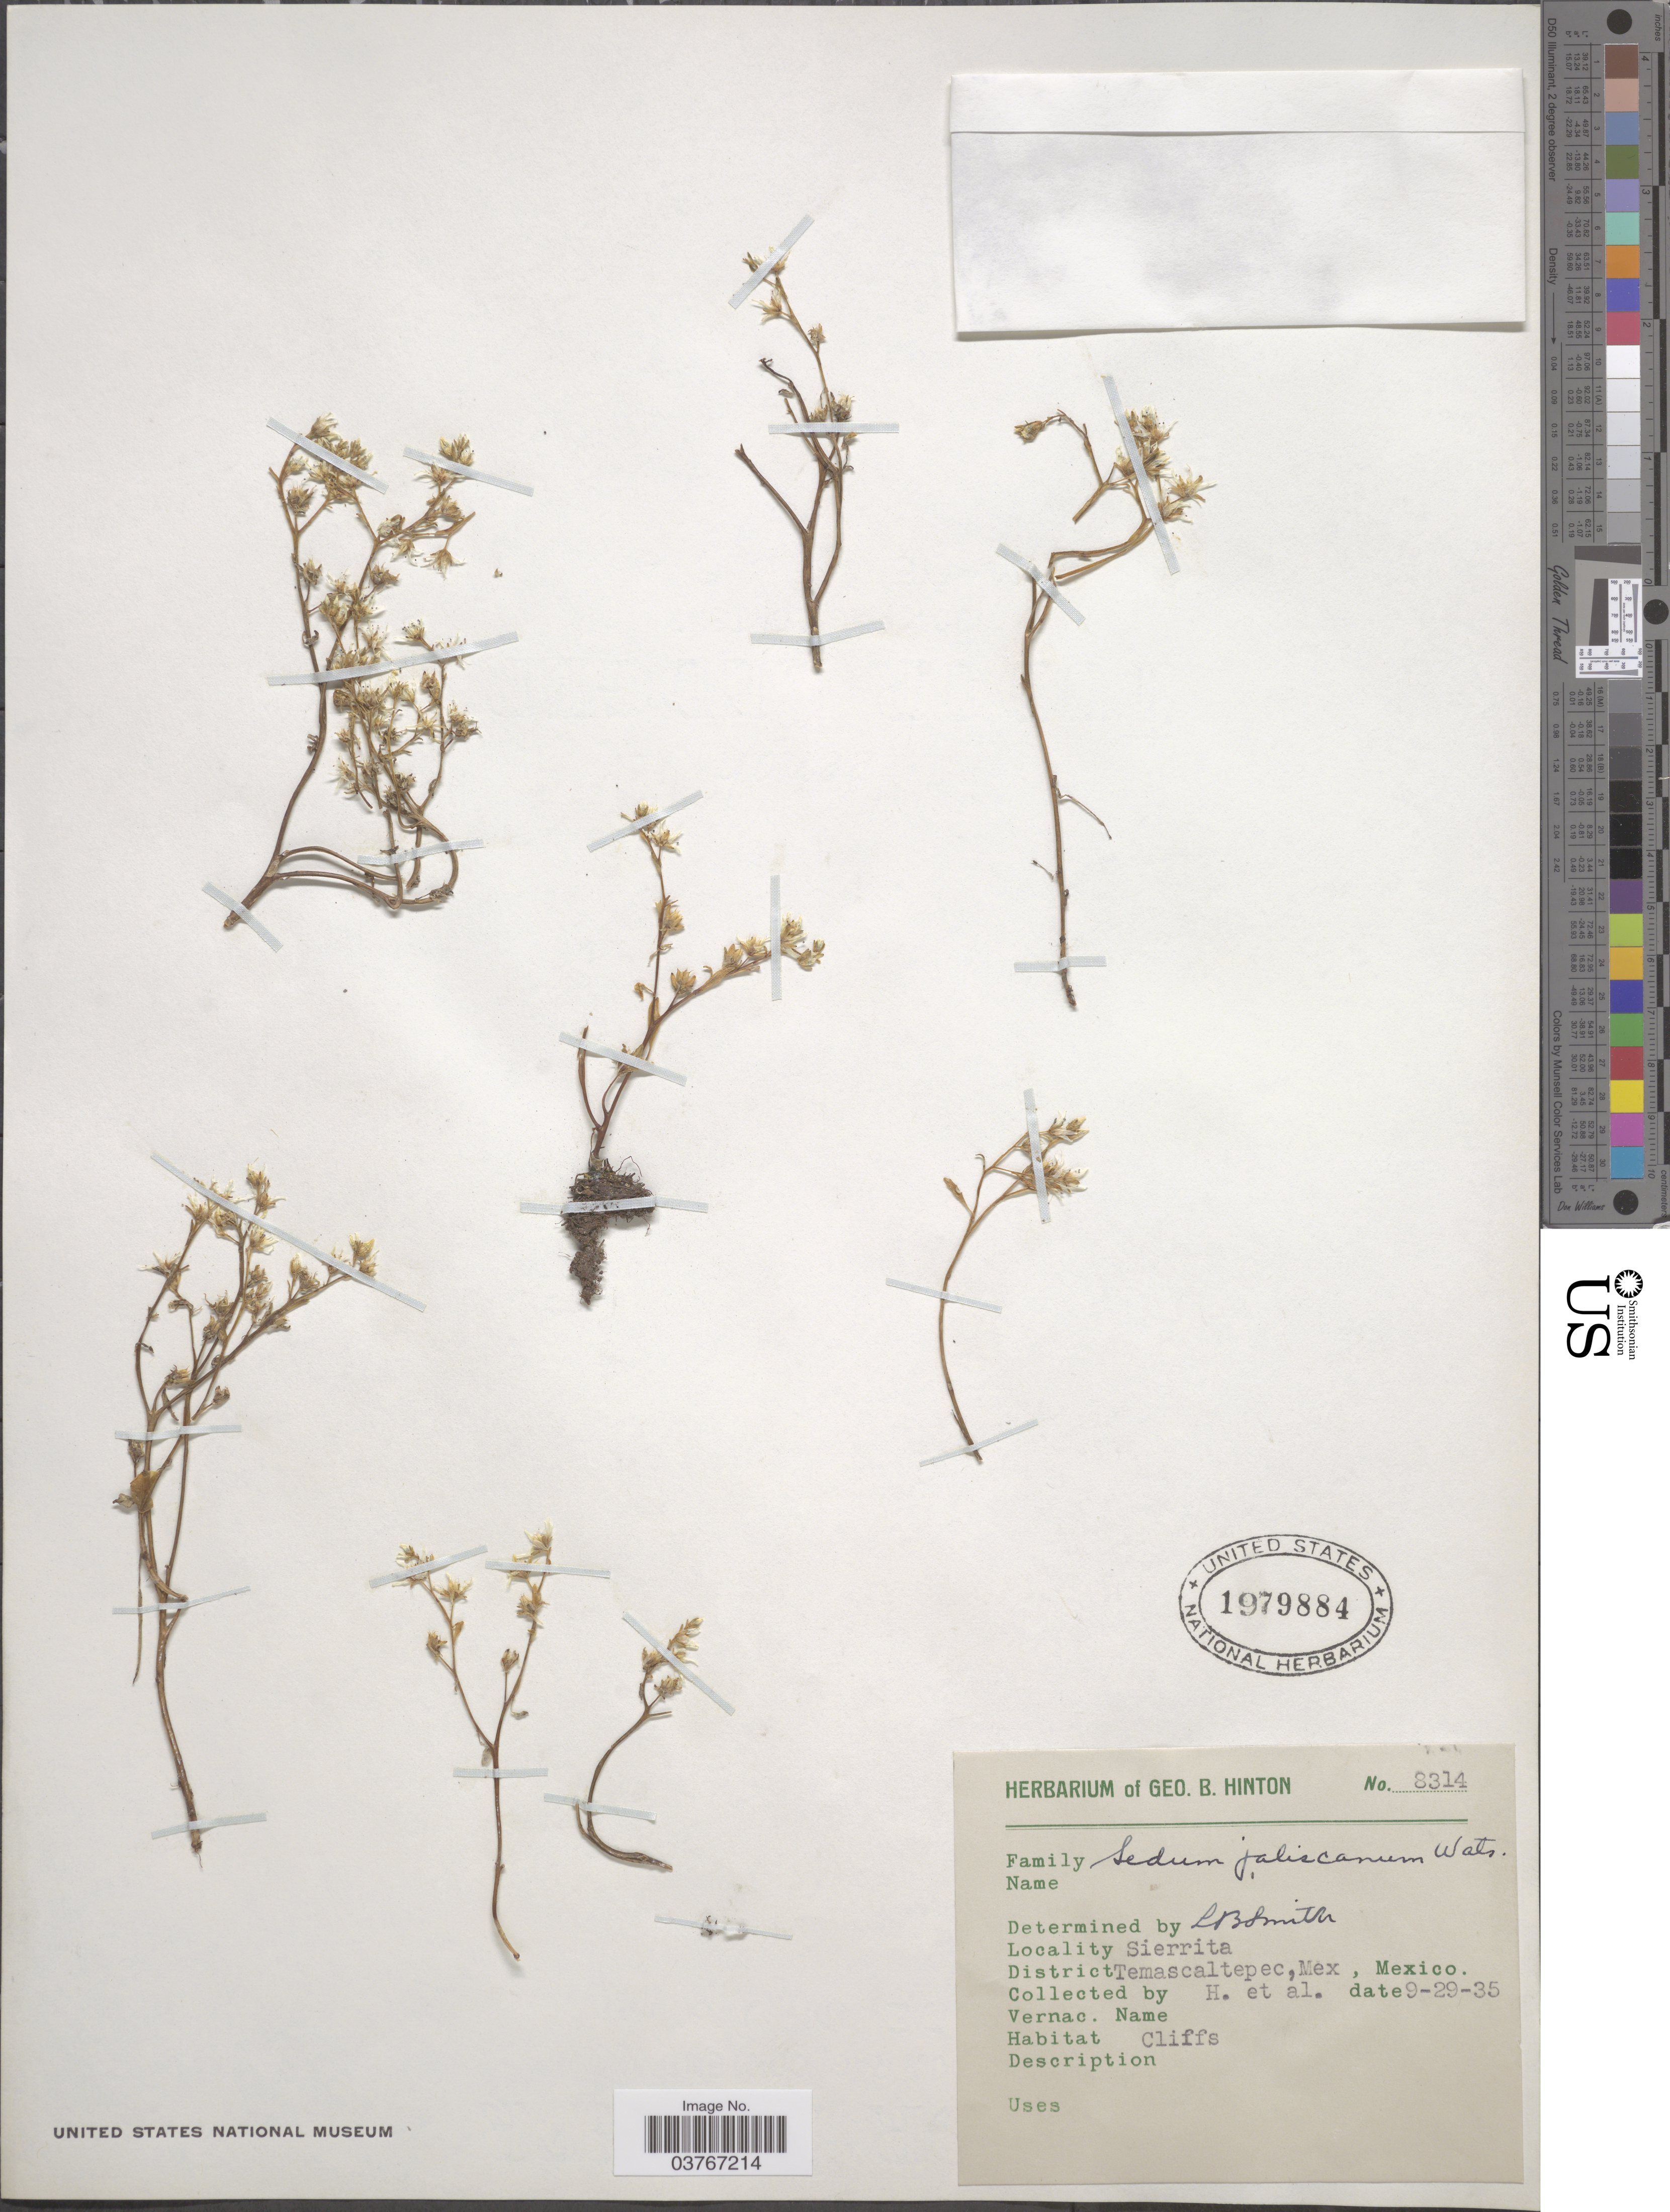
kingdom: Plantae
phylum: Tracheophyta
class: Magnoliopsida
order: Saxifragales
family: Crassulaceae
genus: Sedum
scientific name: Sedum jaliscanum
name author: S. Watson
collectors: G. B. Hinton & et al.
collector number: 8314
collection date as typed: Transcribed d/m/y: 29/9/35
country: Mexico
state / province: México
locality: Sierrita, District Temascaltepec.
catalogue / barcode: US 1979884